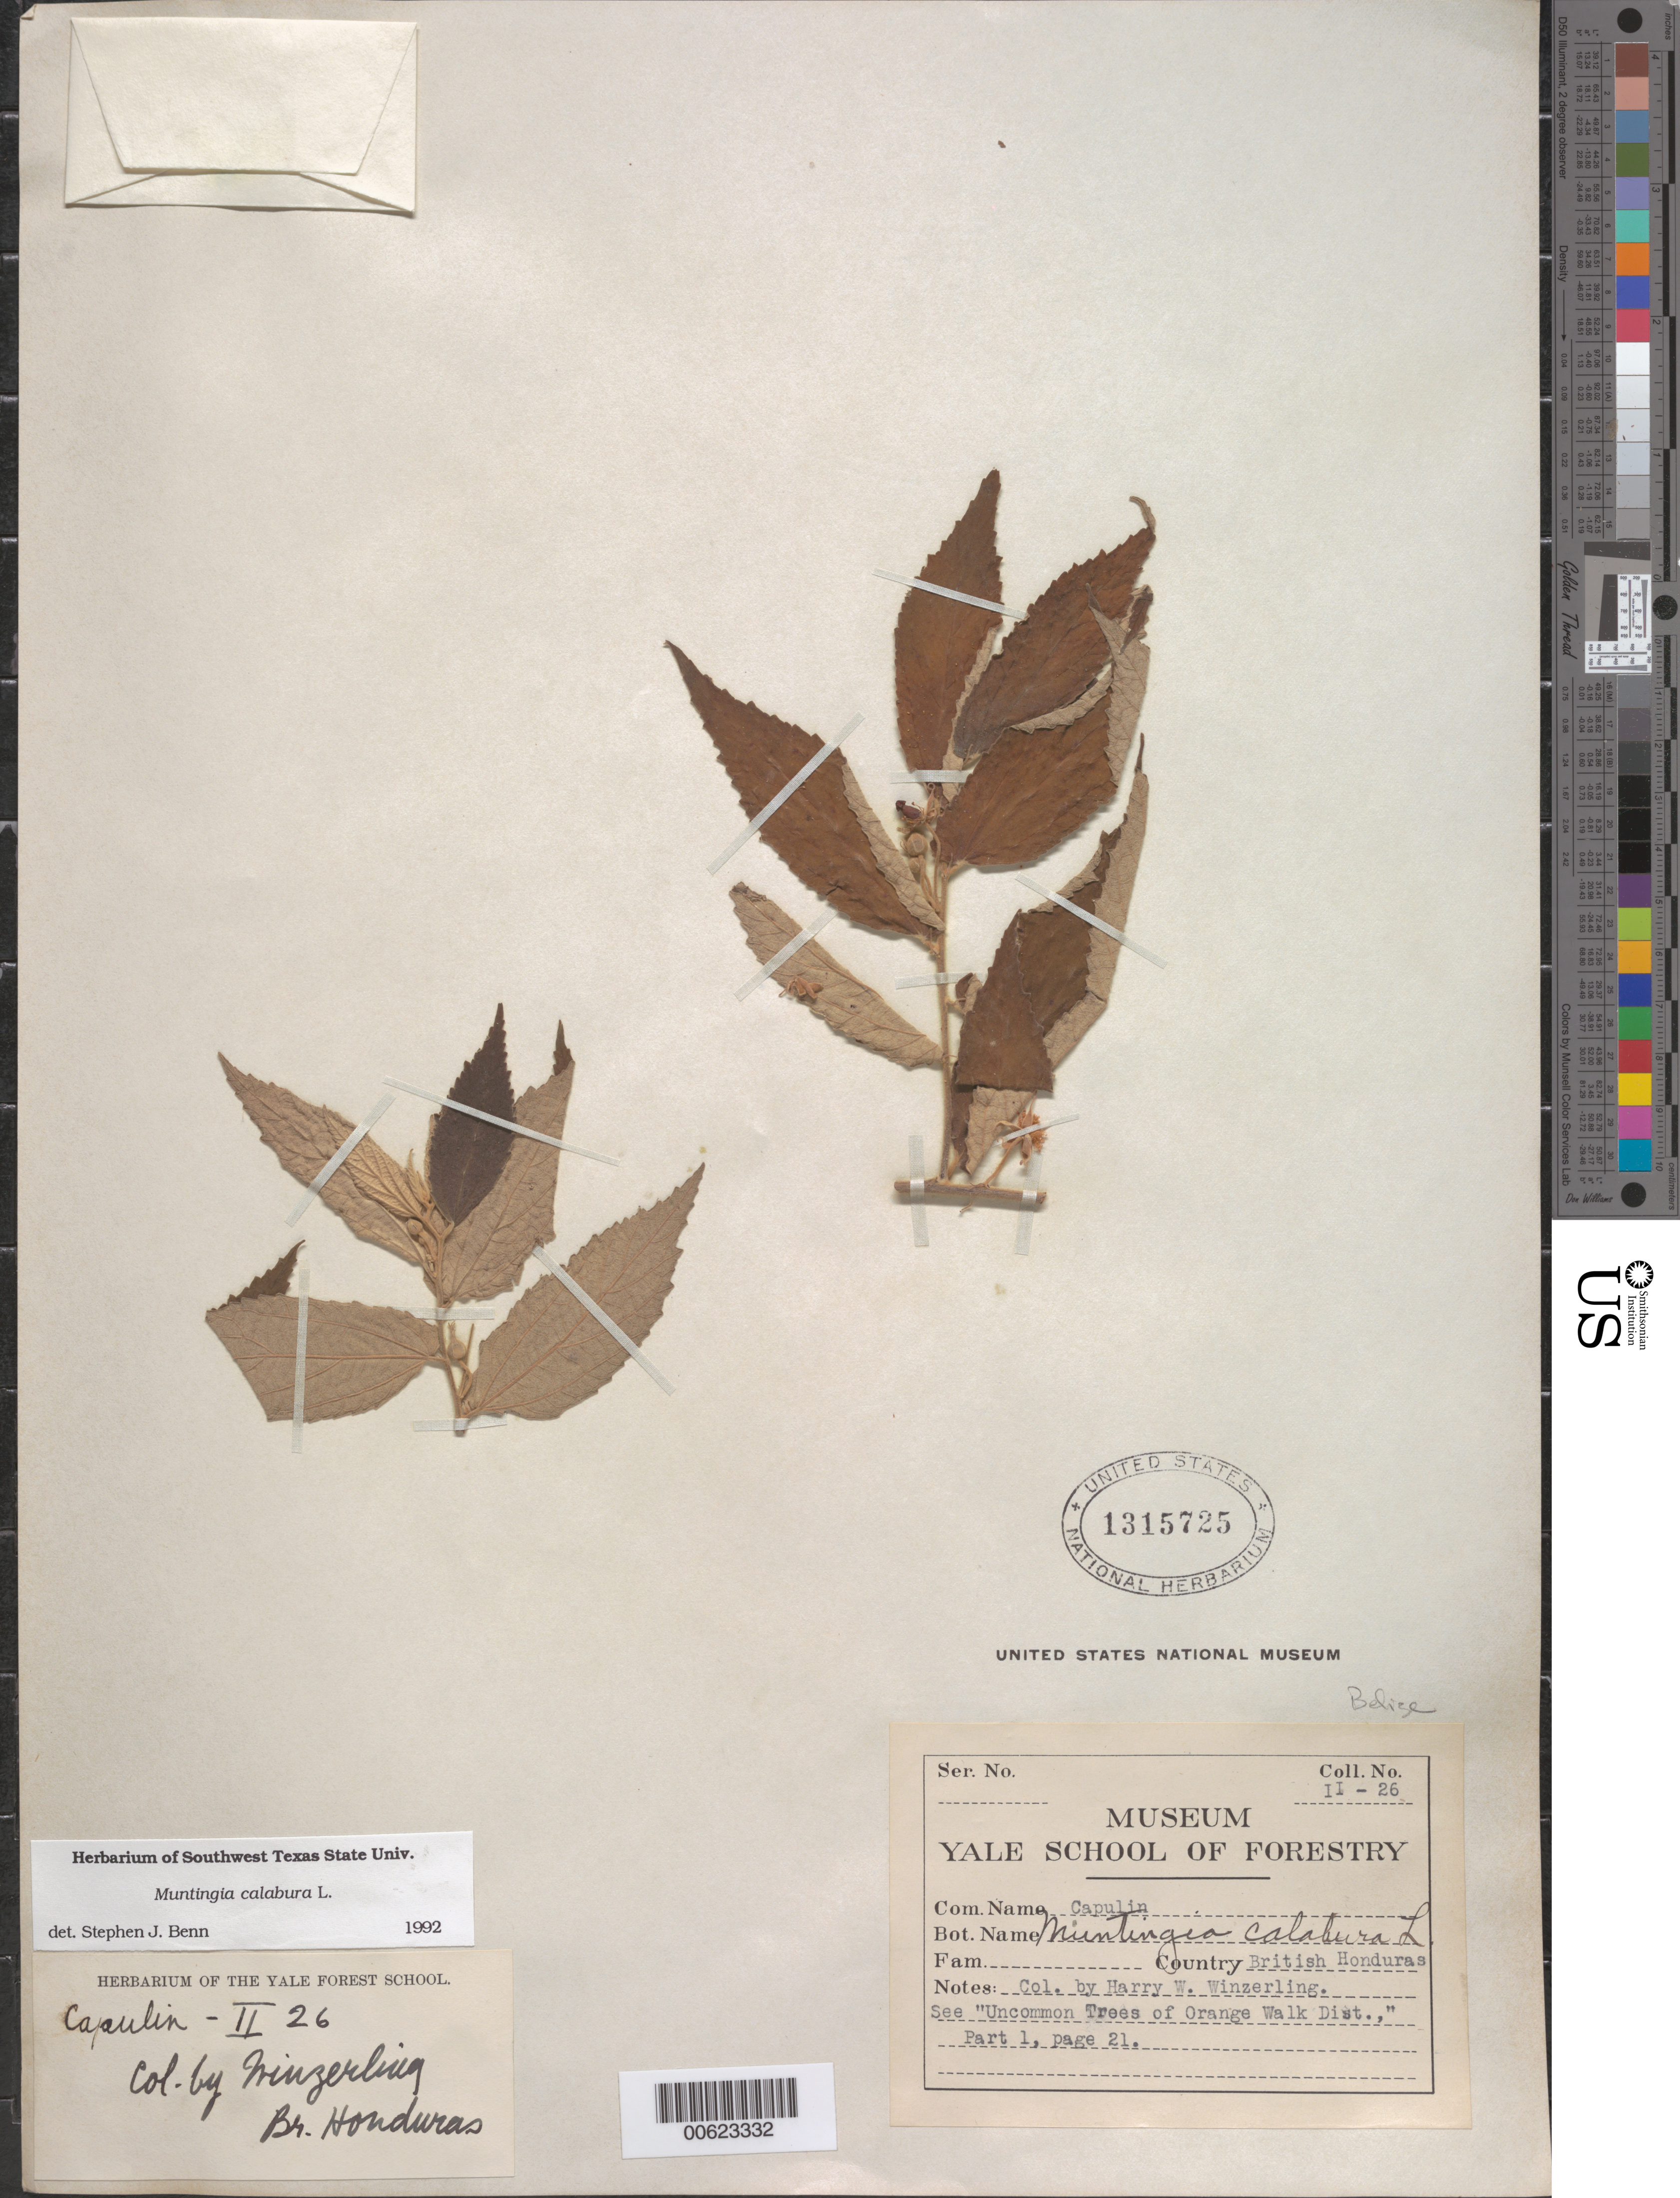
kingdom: Plantae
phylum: Tracheophyta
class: Magnoliopsida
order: Malvales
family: Muntingiaceae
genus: Muntingia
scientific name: Muntingia calabura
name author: L.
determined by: Benn, S. J.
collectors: H. Winzerling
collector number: II-26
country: Belize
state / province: Orange Walk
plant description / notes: Common name: Capulin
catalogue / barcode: US 1315725